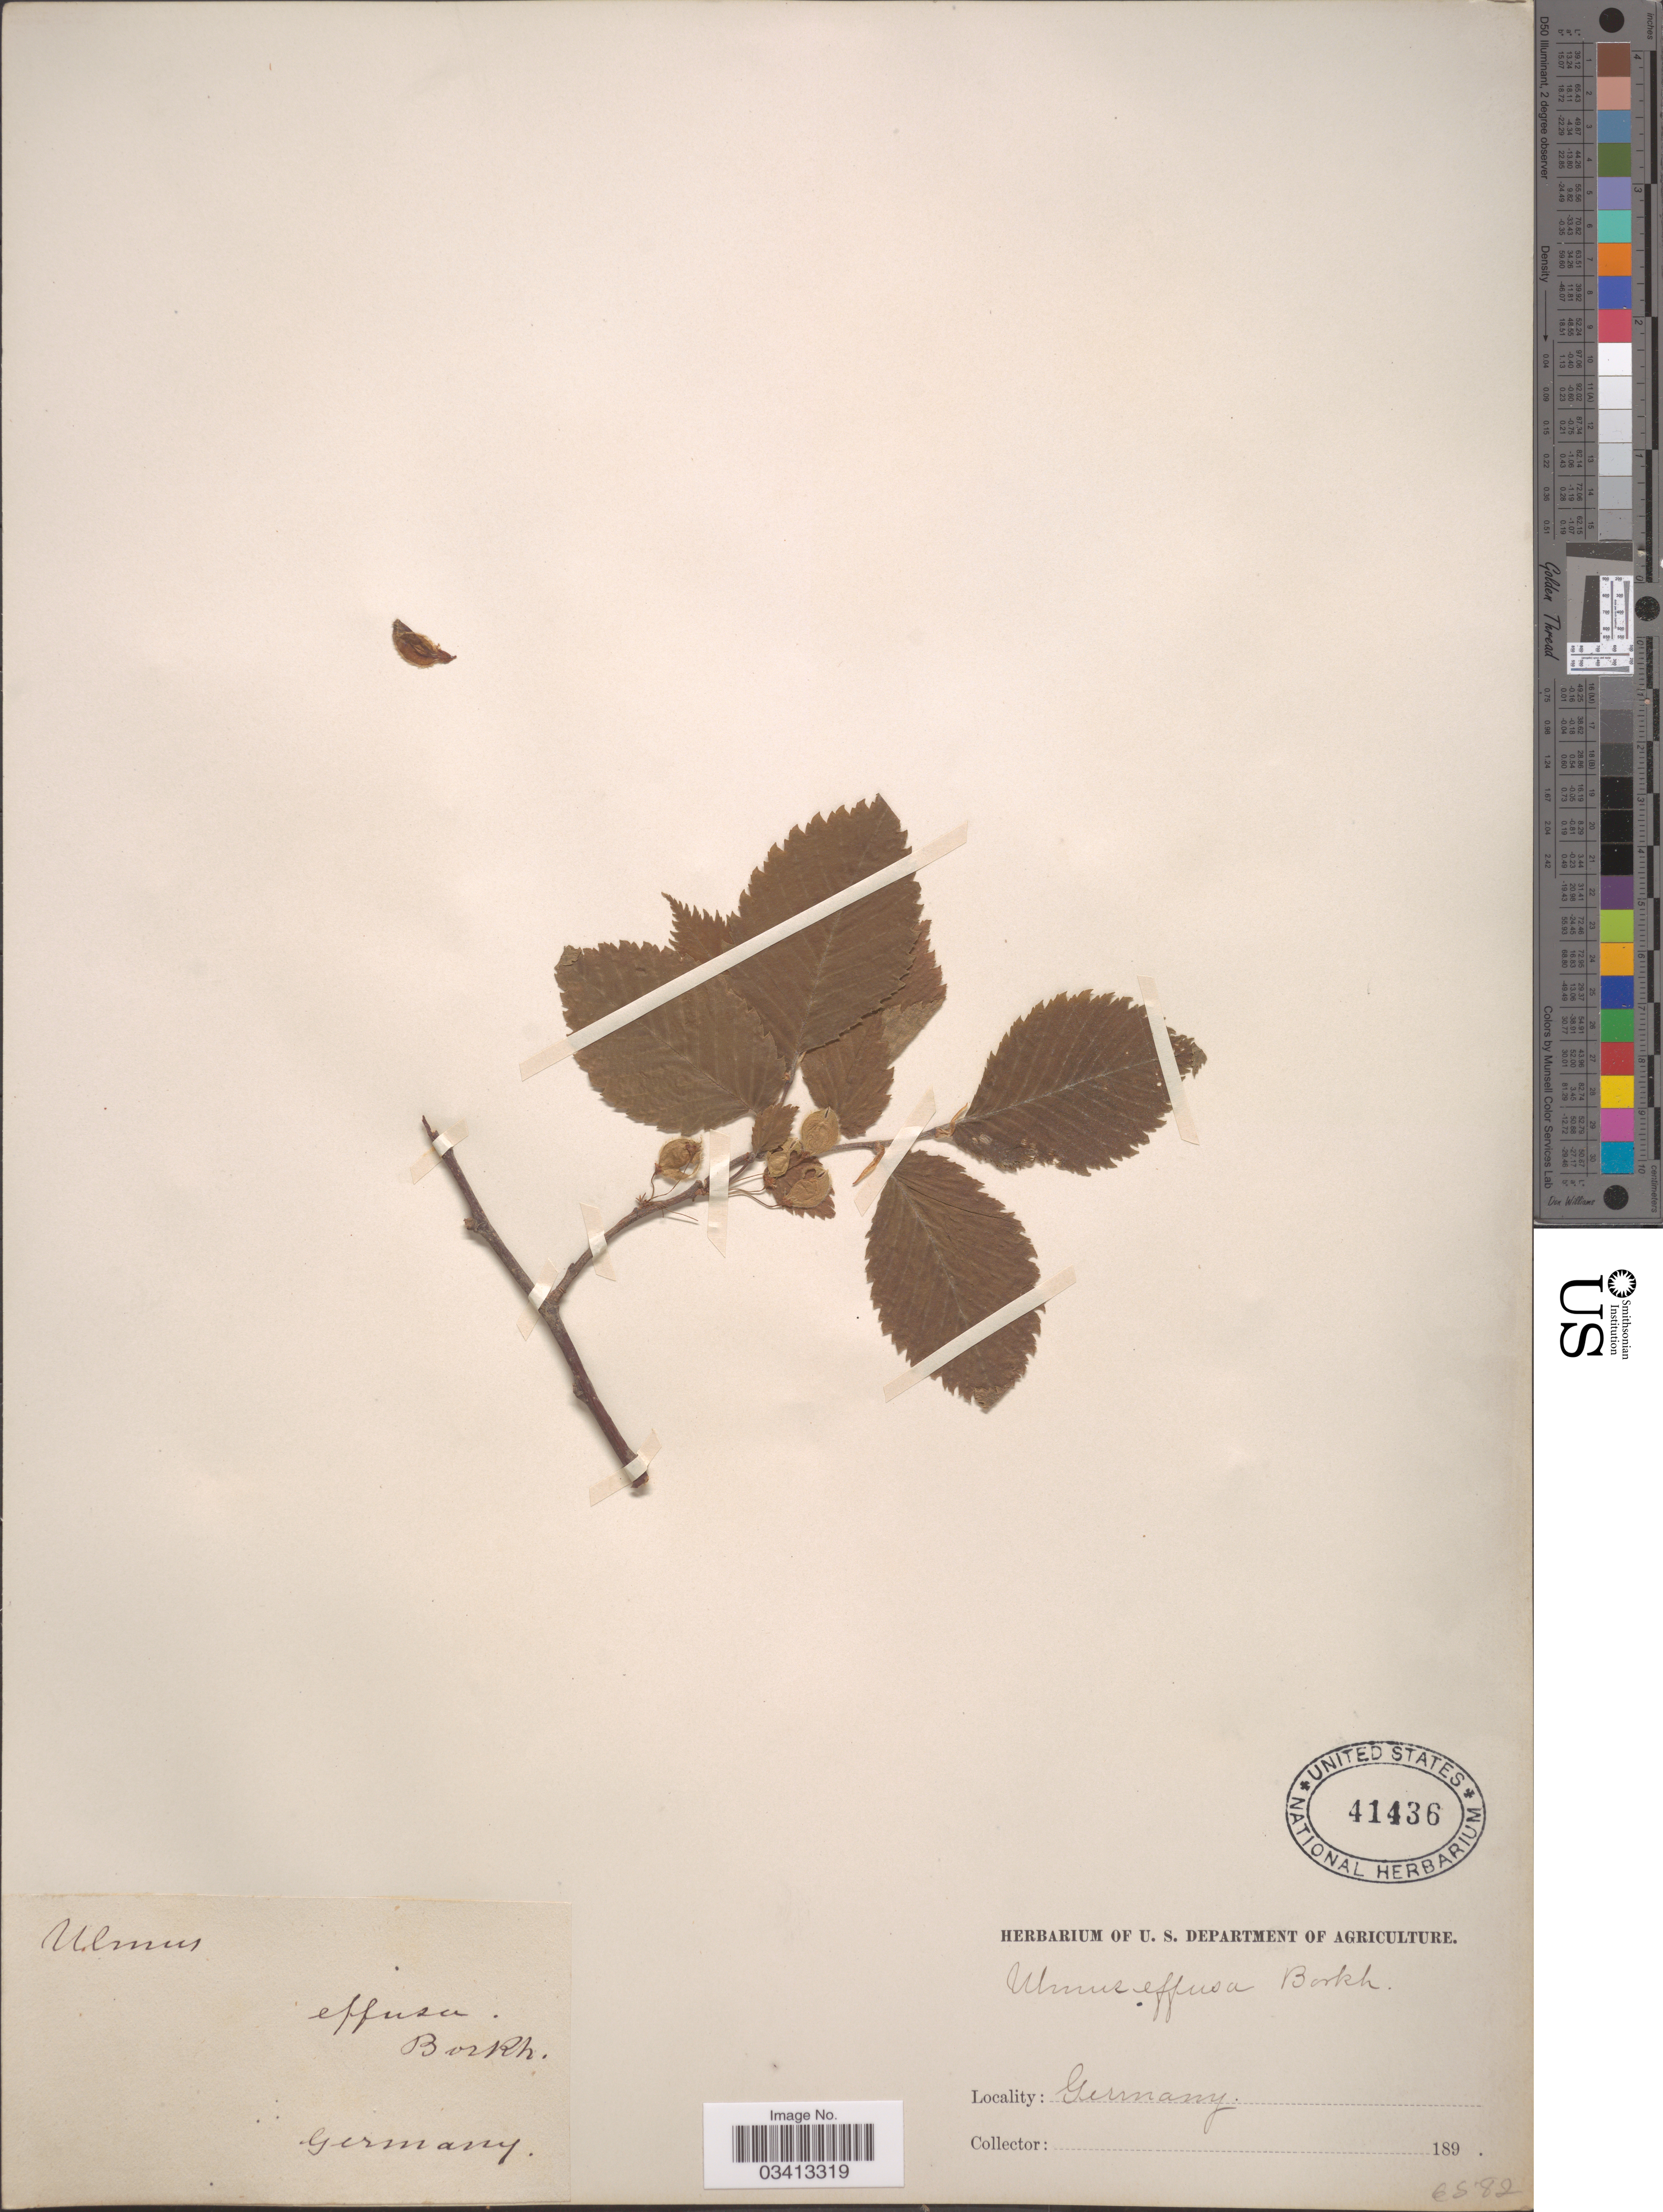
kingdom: Plantae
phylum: Tracheophyta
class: Magnoliopsida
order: Rosales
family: Ulmaceae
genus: Ulmus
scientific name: Ulmus laevis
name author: Pall.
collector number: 6582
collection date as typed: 189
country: Germany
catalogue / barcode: US 41436